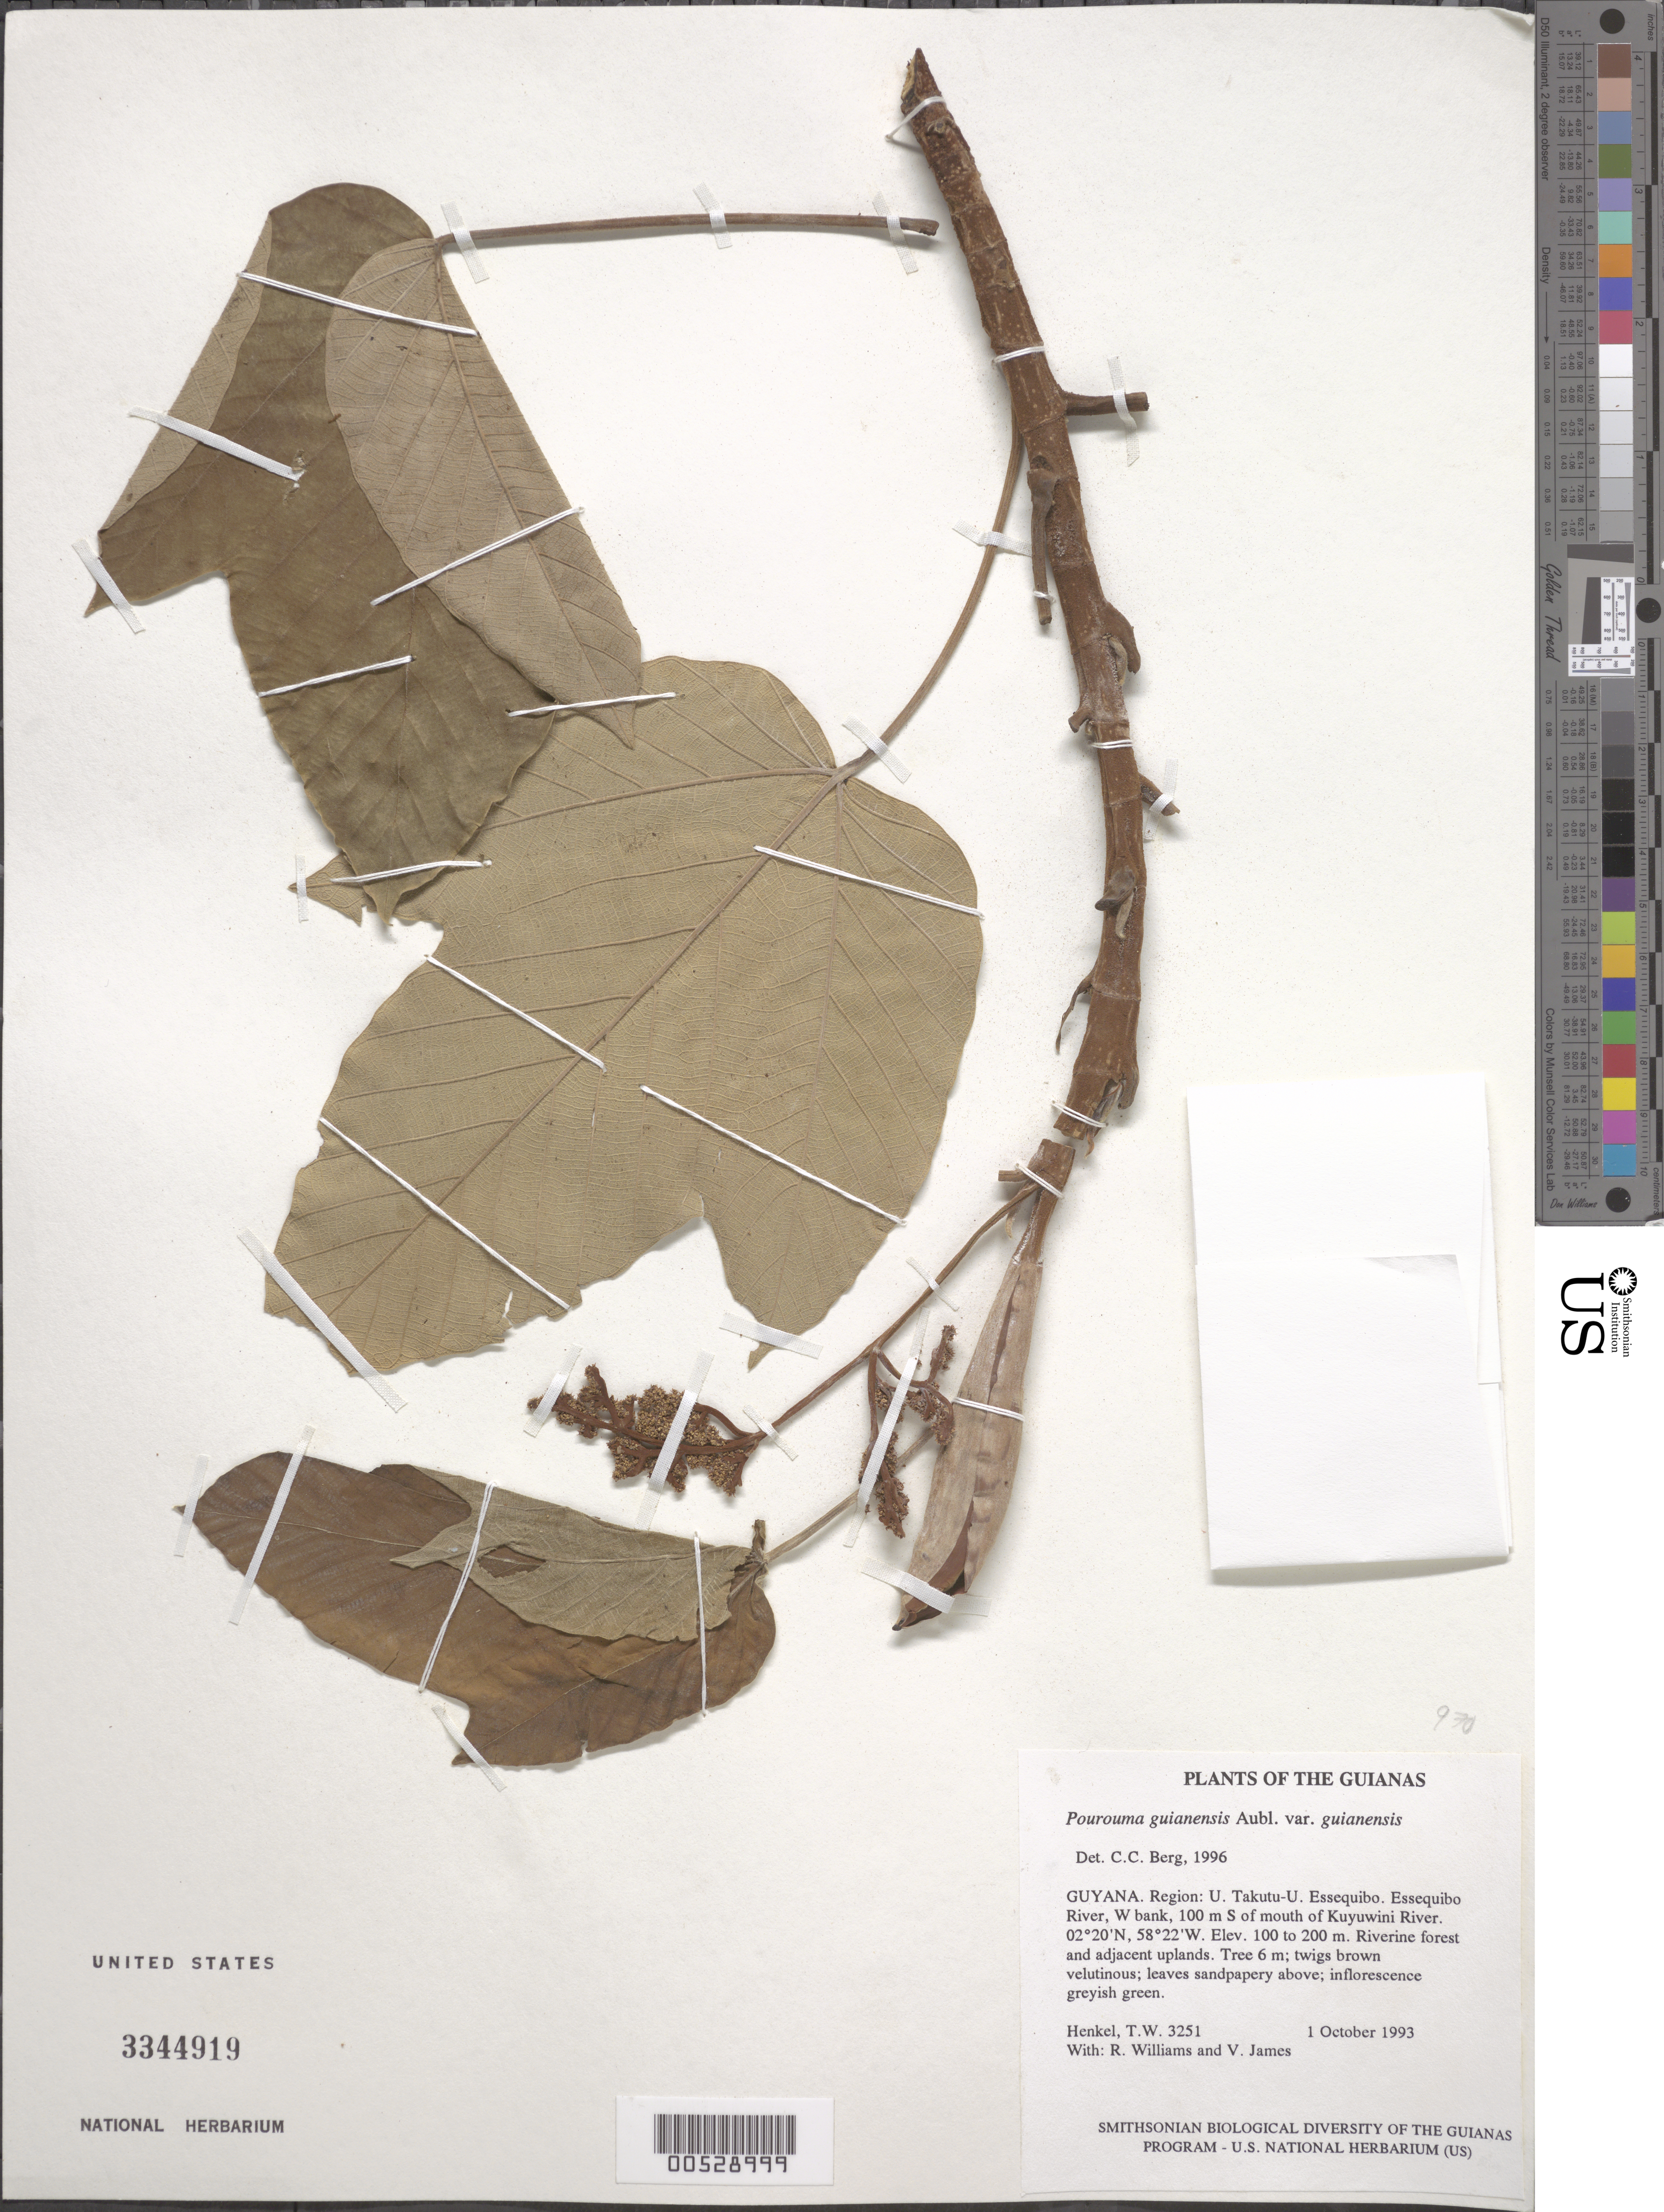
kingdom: Plantae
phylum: Tracheophyta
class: Magnoliopsida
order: Rosales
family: Urticaceae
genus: Pourouma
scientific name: Pourouma guianensis subsp. guianensis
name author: Aubl.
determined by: Berg, C. C.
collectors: T. Henkel, R. Williams & V. James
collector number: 3251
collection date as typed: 1 October 1993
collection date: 1993-10-01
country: Guyana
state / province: U. Takutu-U. Essequibo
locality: Essequibo River, W bank, 100 m S of mouth of Kuyuwini River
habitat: Riverine forest and adjacent uplands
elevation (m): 100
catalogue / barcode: US 3344919